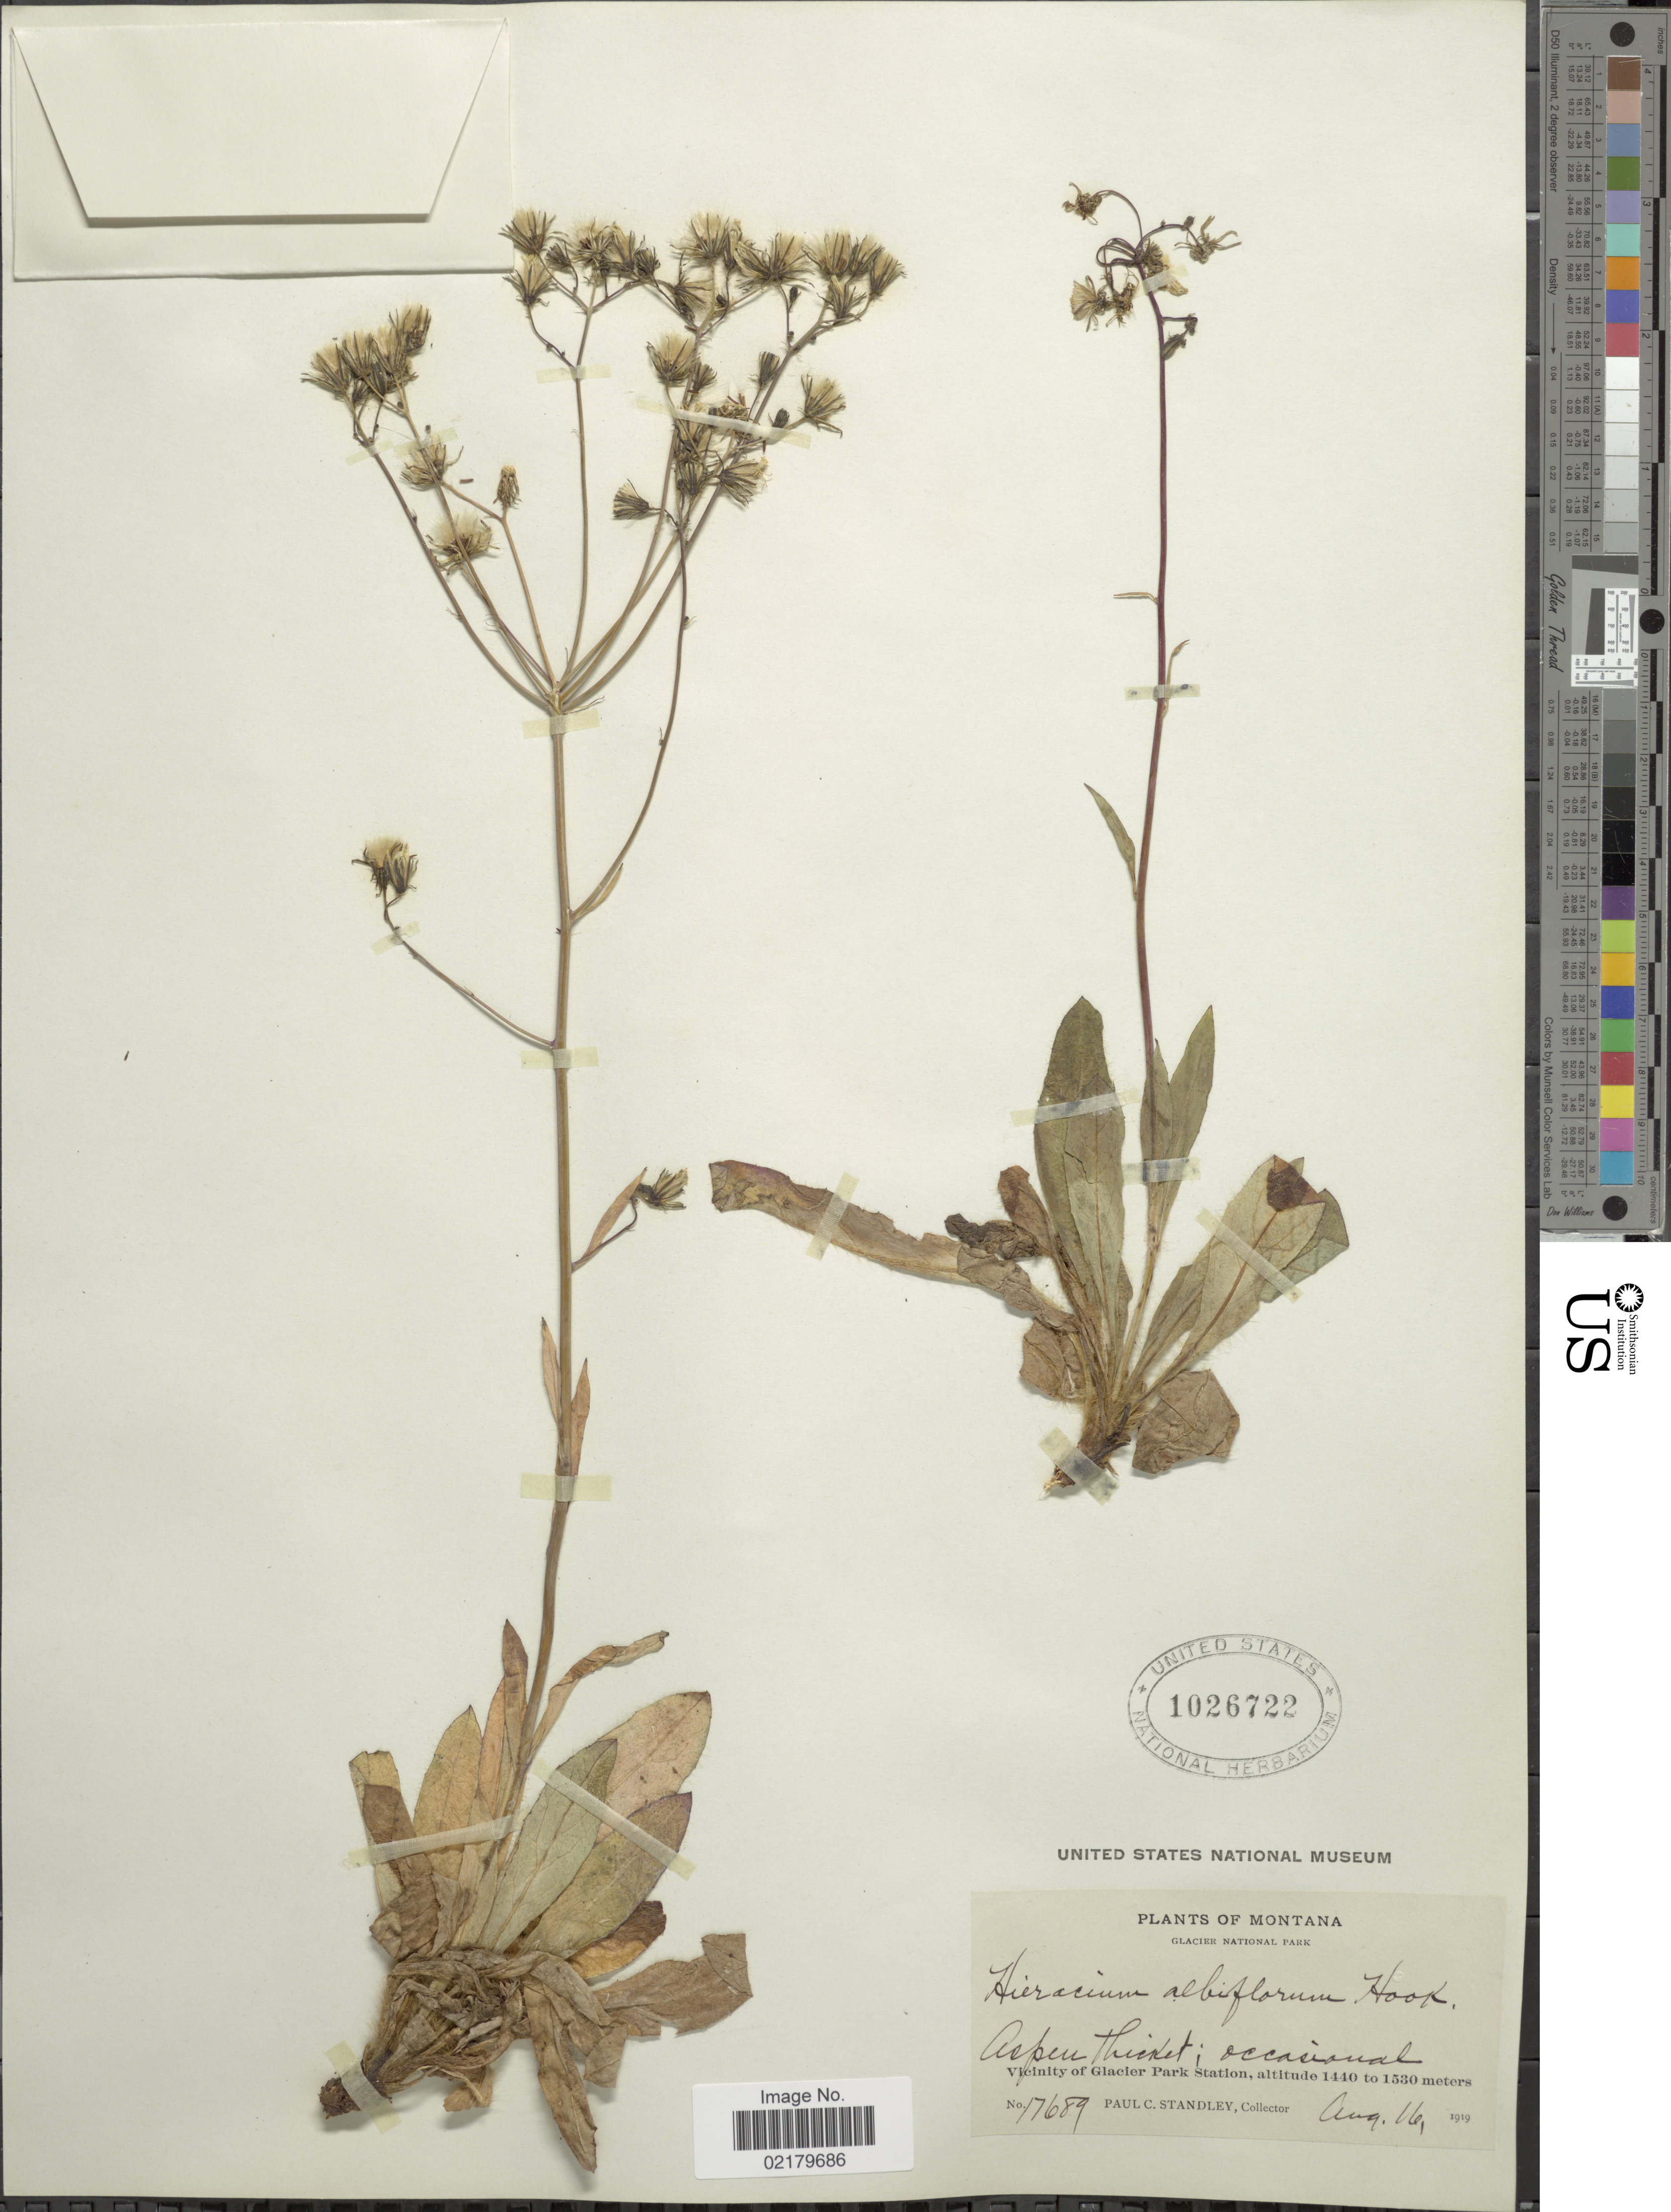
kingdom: Plantae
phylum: Tracheophyta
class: Magnoliopsida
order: Asterales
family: Asteraceae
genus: Hieracium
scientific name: Hieracium albiflorum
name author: Hook.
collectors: P. C. Standley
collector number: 17689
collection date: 1919-08-16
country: United States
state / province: Montana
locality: Glacier National Park, Aspen Thicket; occasional, Vicinity of Glacier Park Station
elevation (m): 1440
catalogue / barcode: US 1026722